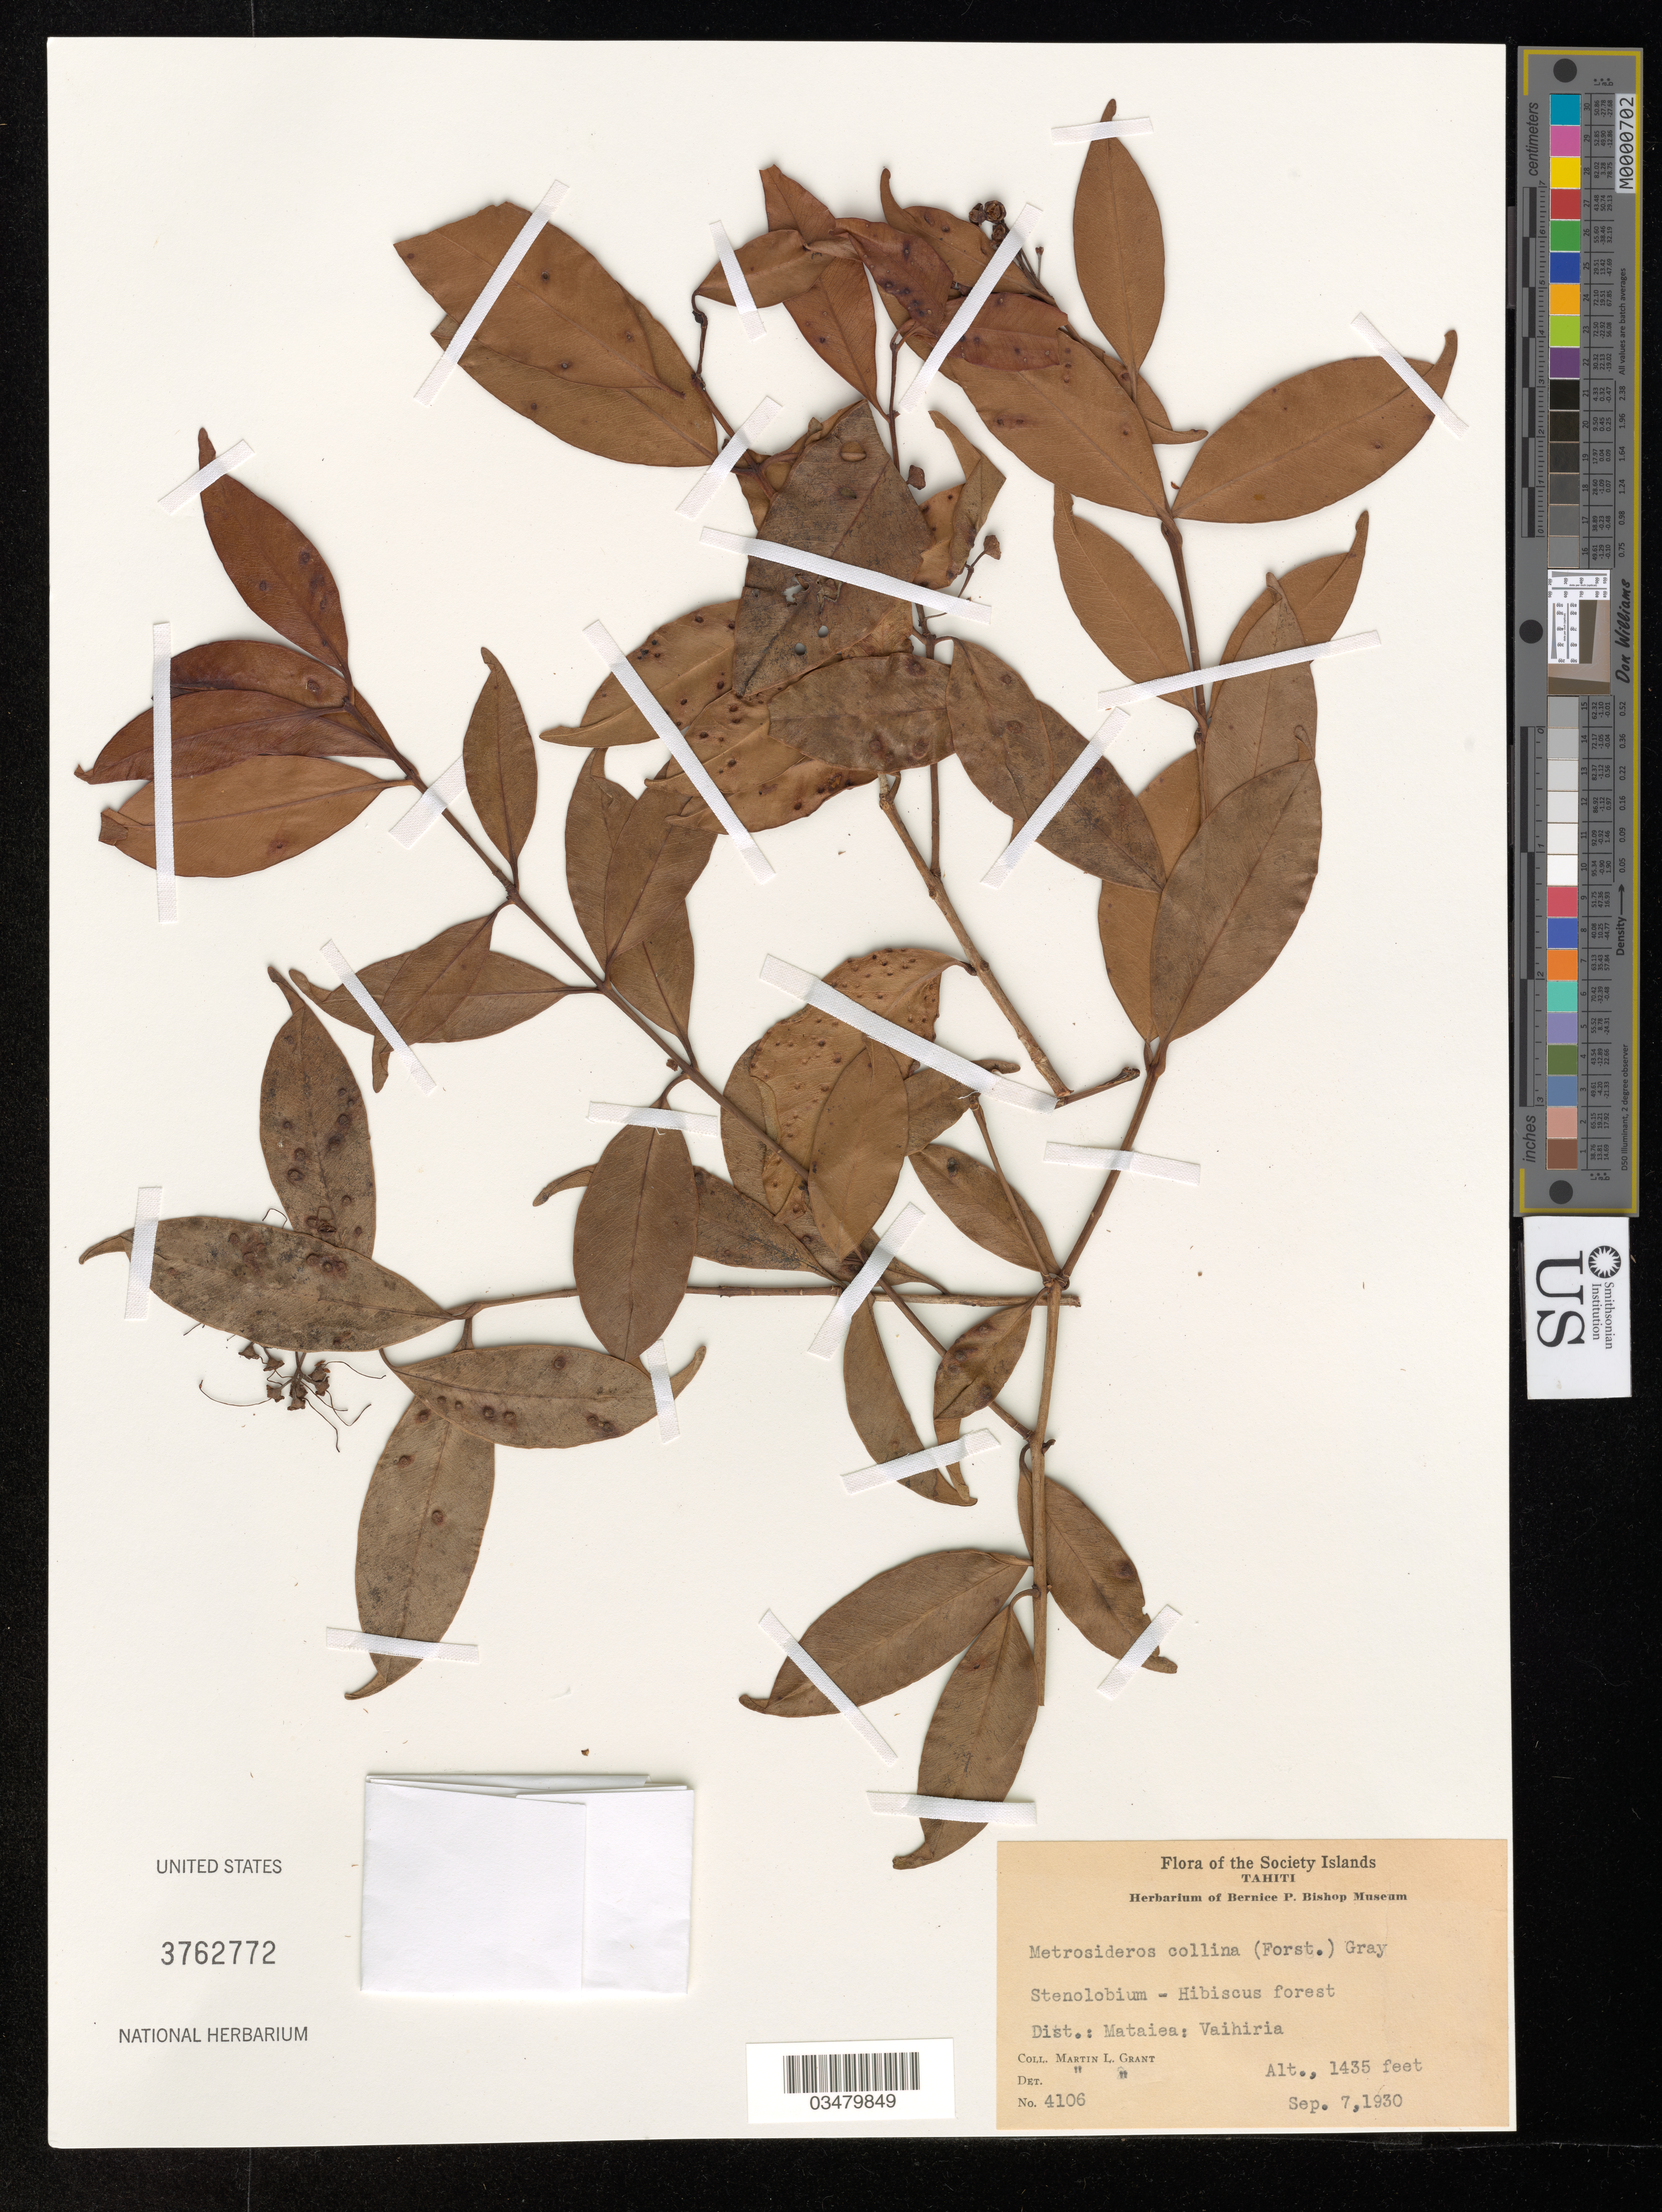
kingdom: Plantae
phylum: Tracheophyta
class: Magnoliopsida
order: Myrtales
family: Myrtaceae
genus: Metrosideros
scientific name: Metrosideros collina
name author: (J.R. Forst. & G. Forst.) A. Gray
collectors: M. L. Grant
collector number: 4106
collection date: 1930-09-07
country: French Polynesia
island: Tahiti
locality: Dist: Mataiea: Vaihiria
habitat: Forest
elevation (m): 437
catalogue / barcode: US 3762772